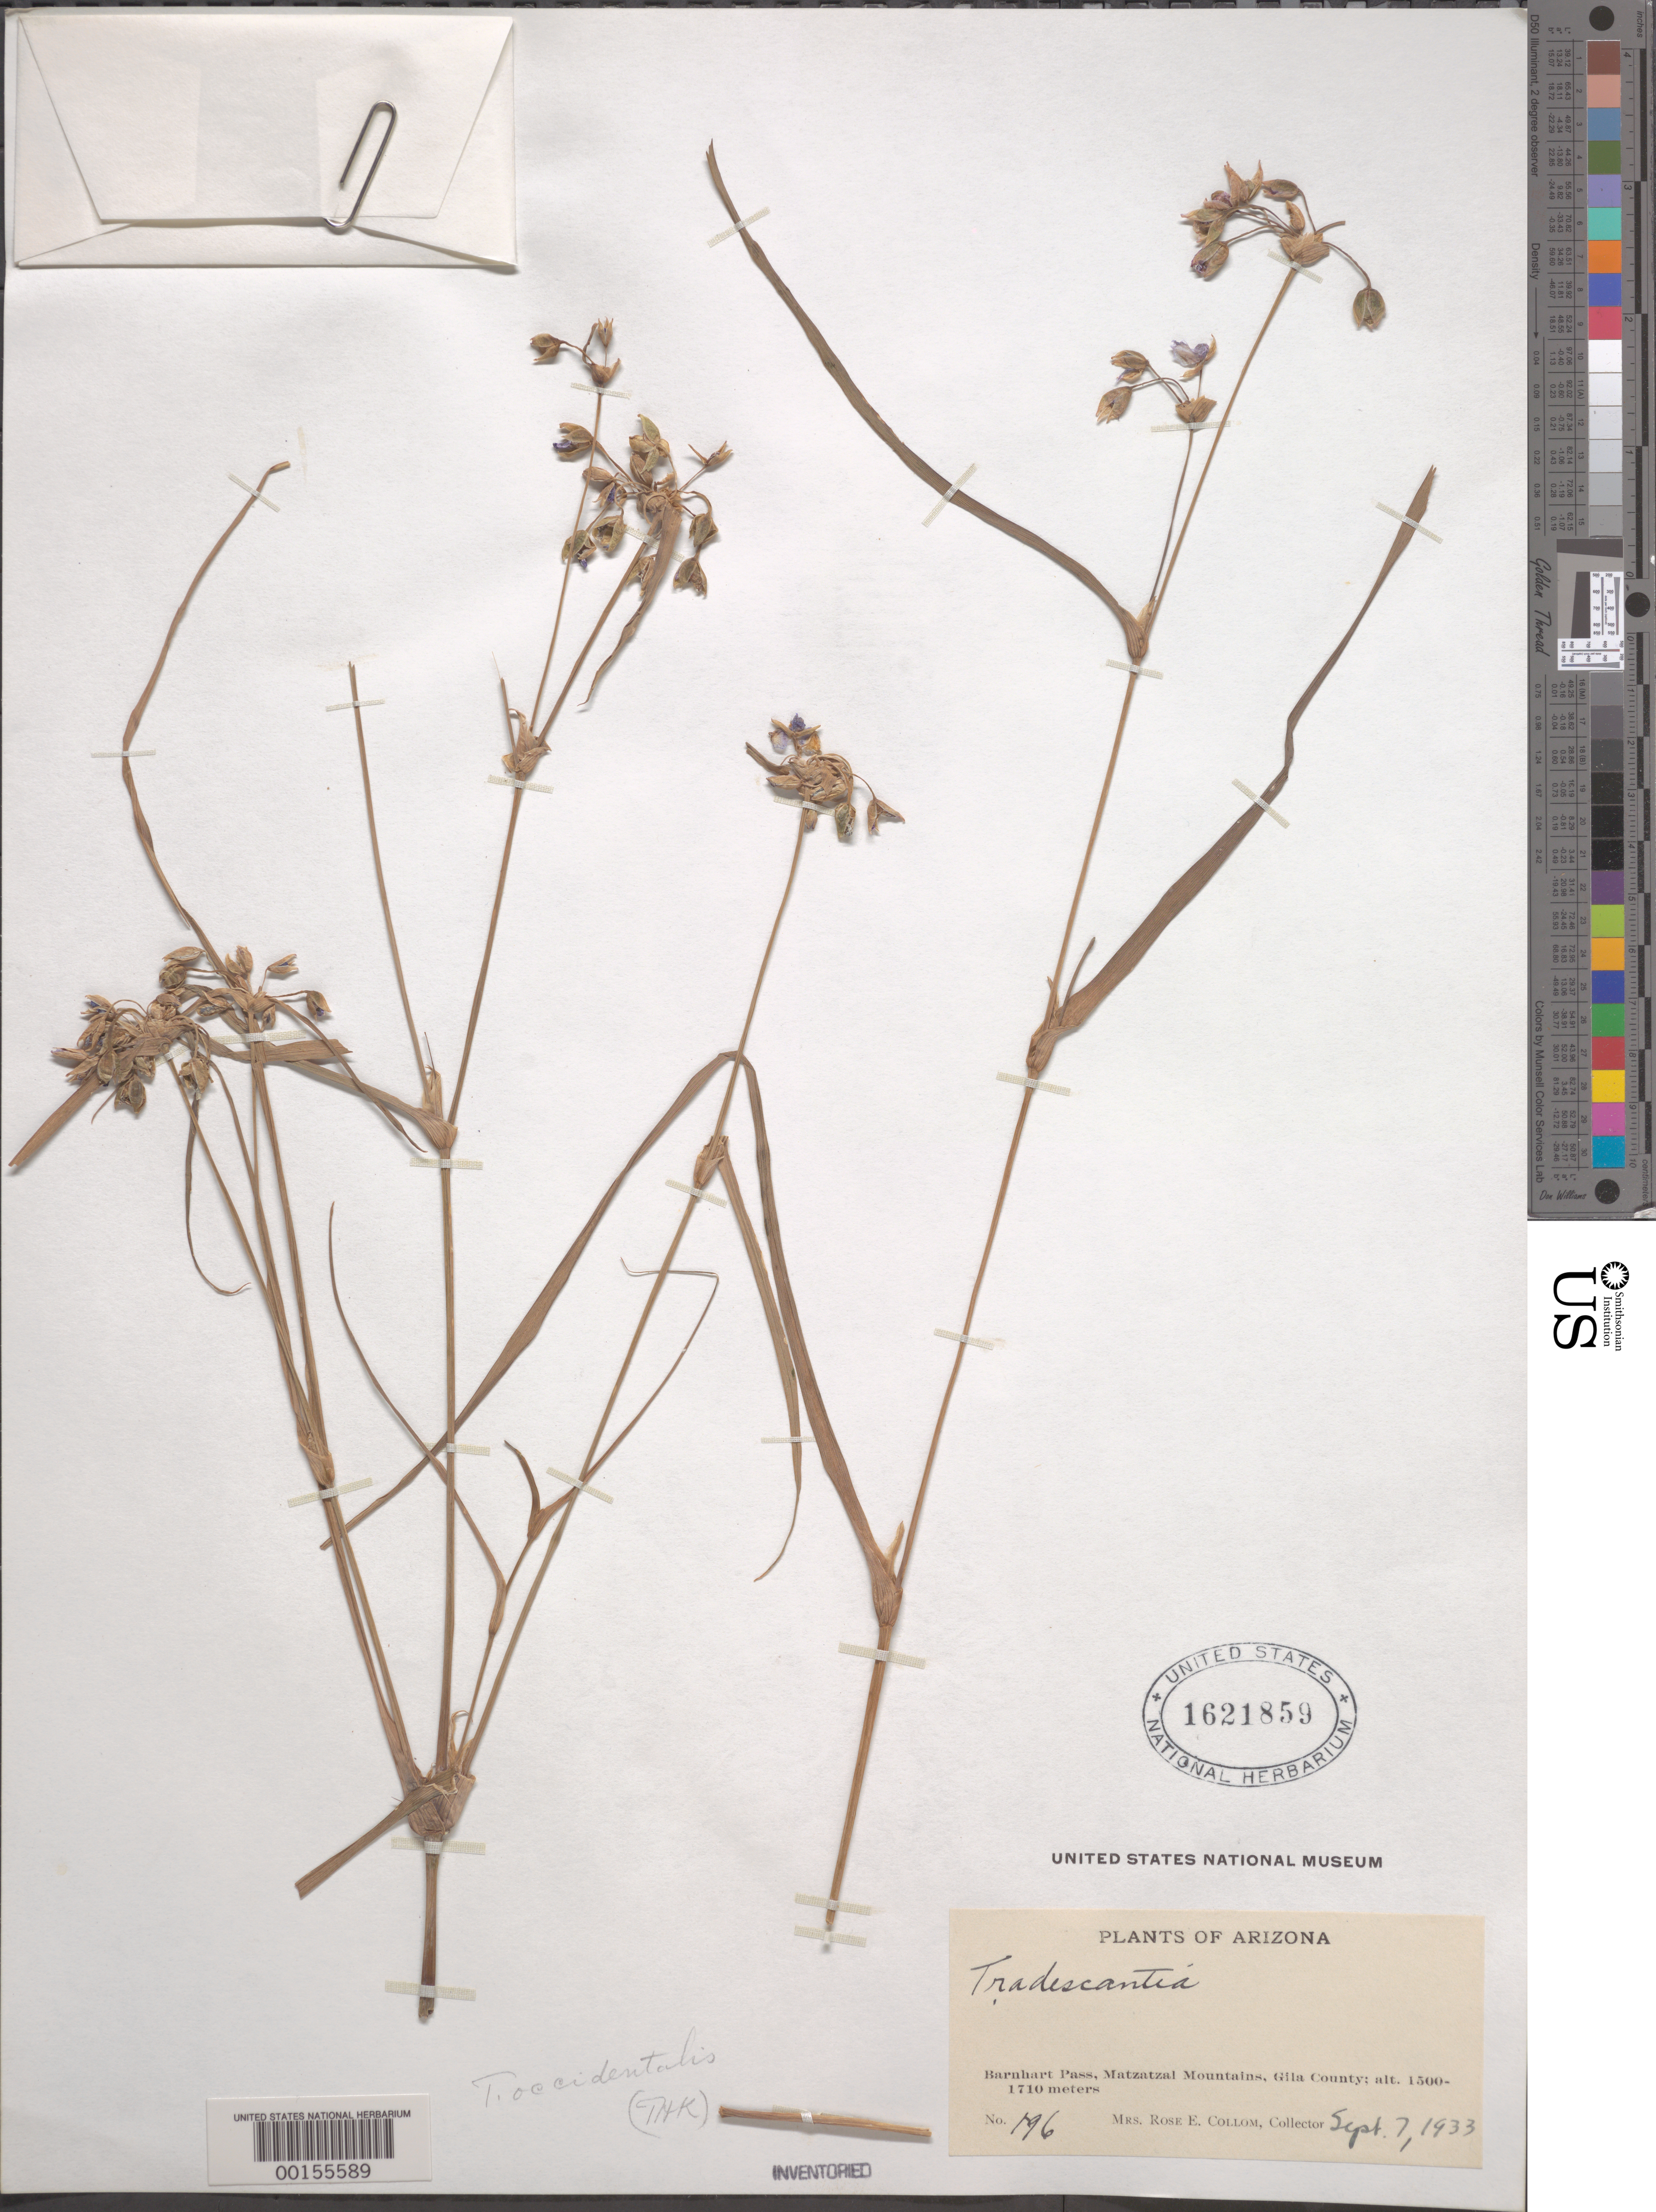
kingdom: Plantae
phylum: Tracheophyta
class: Liliopsida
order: Commelinales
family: Commelinaceae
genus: Tradescantia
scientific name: Tradescantia occidentalis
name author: (Britton) Smyth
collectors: R. E. Collom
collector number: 196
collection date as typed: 07 Sep 1933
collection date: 1933-09-07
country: United States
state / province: Arizona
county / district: Gila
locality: Barnhart pass, matzatzal mts.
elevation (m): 1500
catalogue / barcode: US 1621859